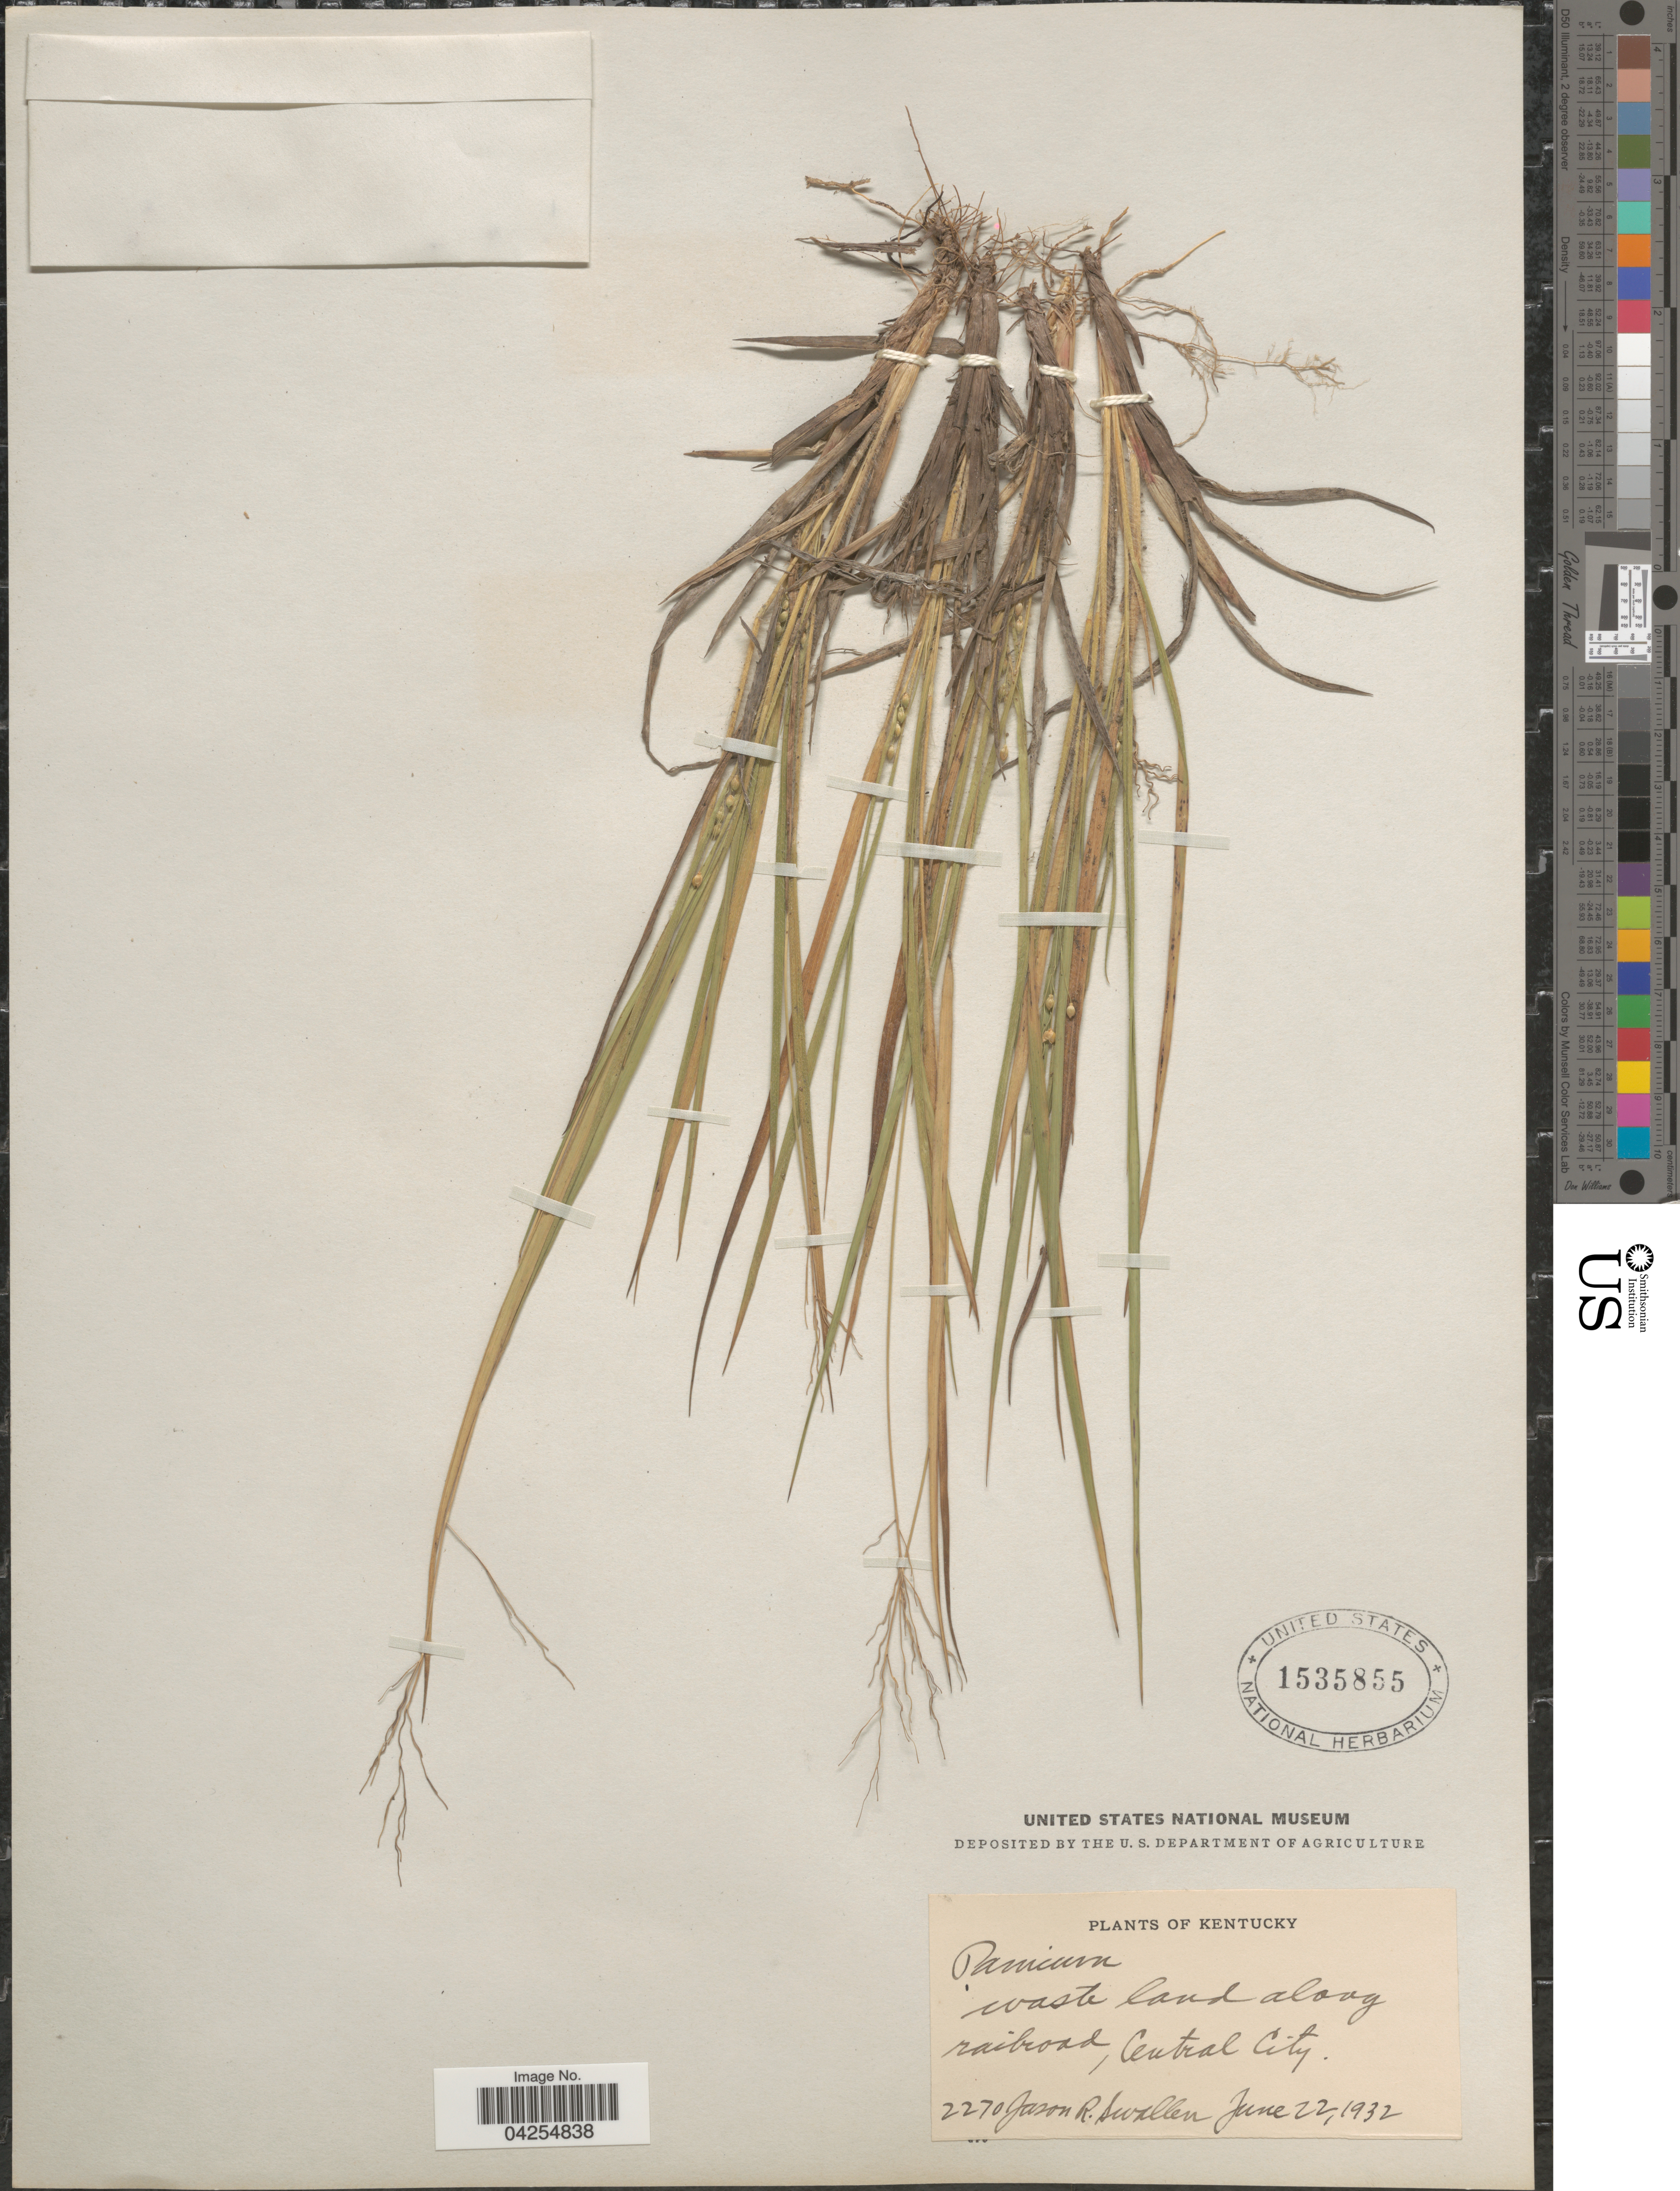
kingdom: Plantae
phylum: Tracheophyta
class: Liliopsida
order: Poales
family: Poaceae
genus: Dichanthelium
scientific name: Dichanthelium depauperatum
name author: (Muhl.) Gould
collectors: J. R. Swallen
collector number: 2270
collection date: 1932-06-22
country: United States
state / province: Kentucky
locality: Waste land along railroad, Central City.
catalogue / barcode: US 1535855